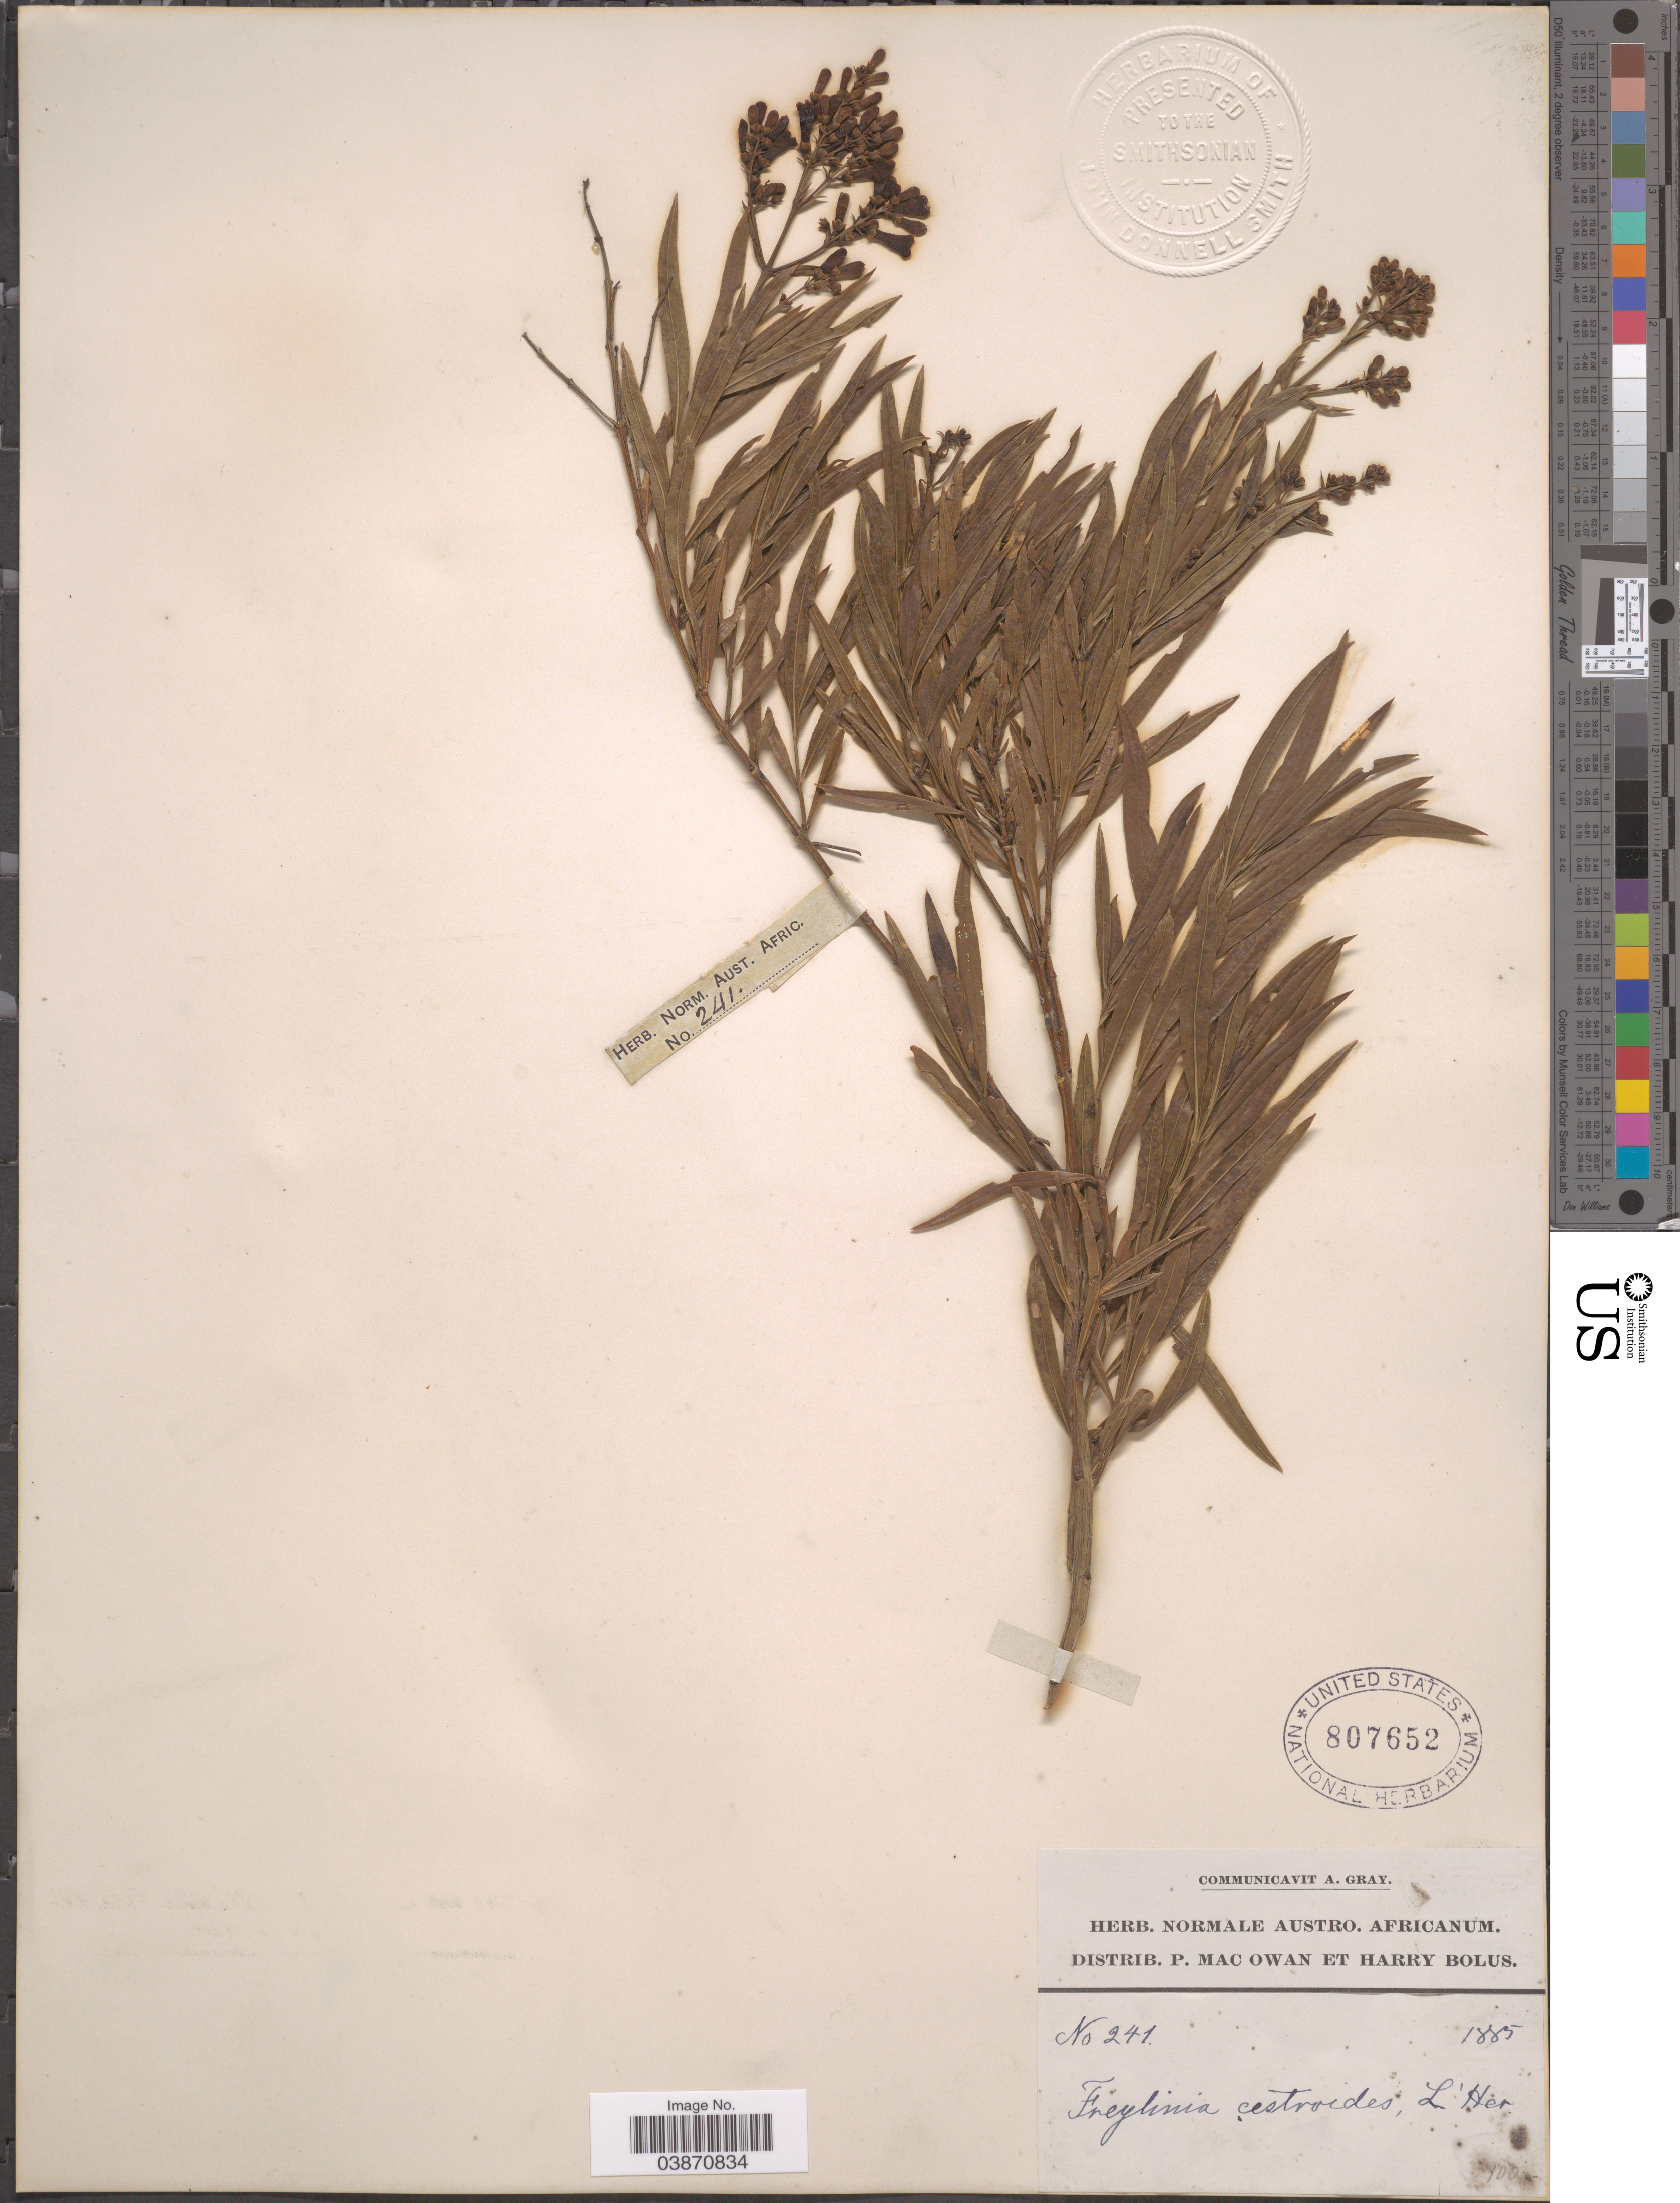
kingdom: Plantae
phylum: Tracheophyta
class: Magnoliopsida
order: Lamiales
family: Scrophulariaceae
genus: Freylinia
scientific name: Freylinia cestroides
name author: Colla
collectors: P. MacOwan & H. Bolus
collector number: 241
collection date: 1885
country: South Africa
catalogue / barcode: US 807652